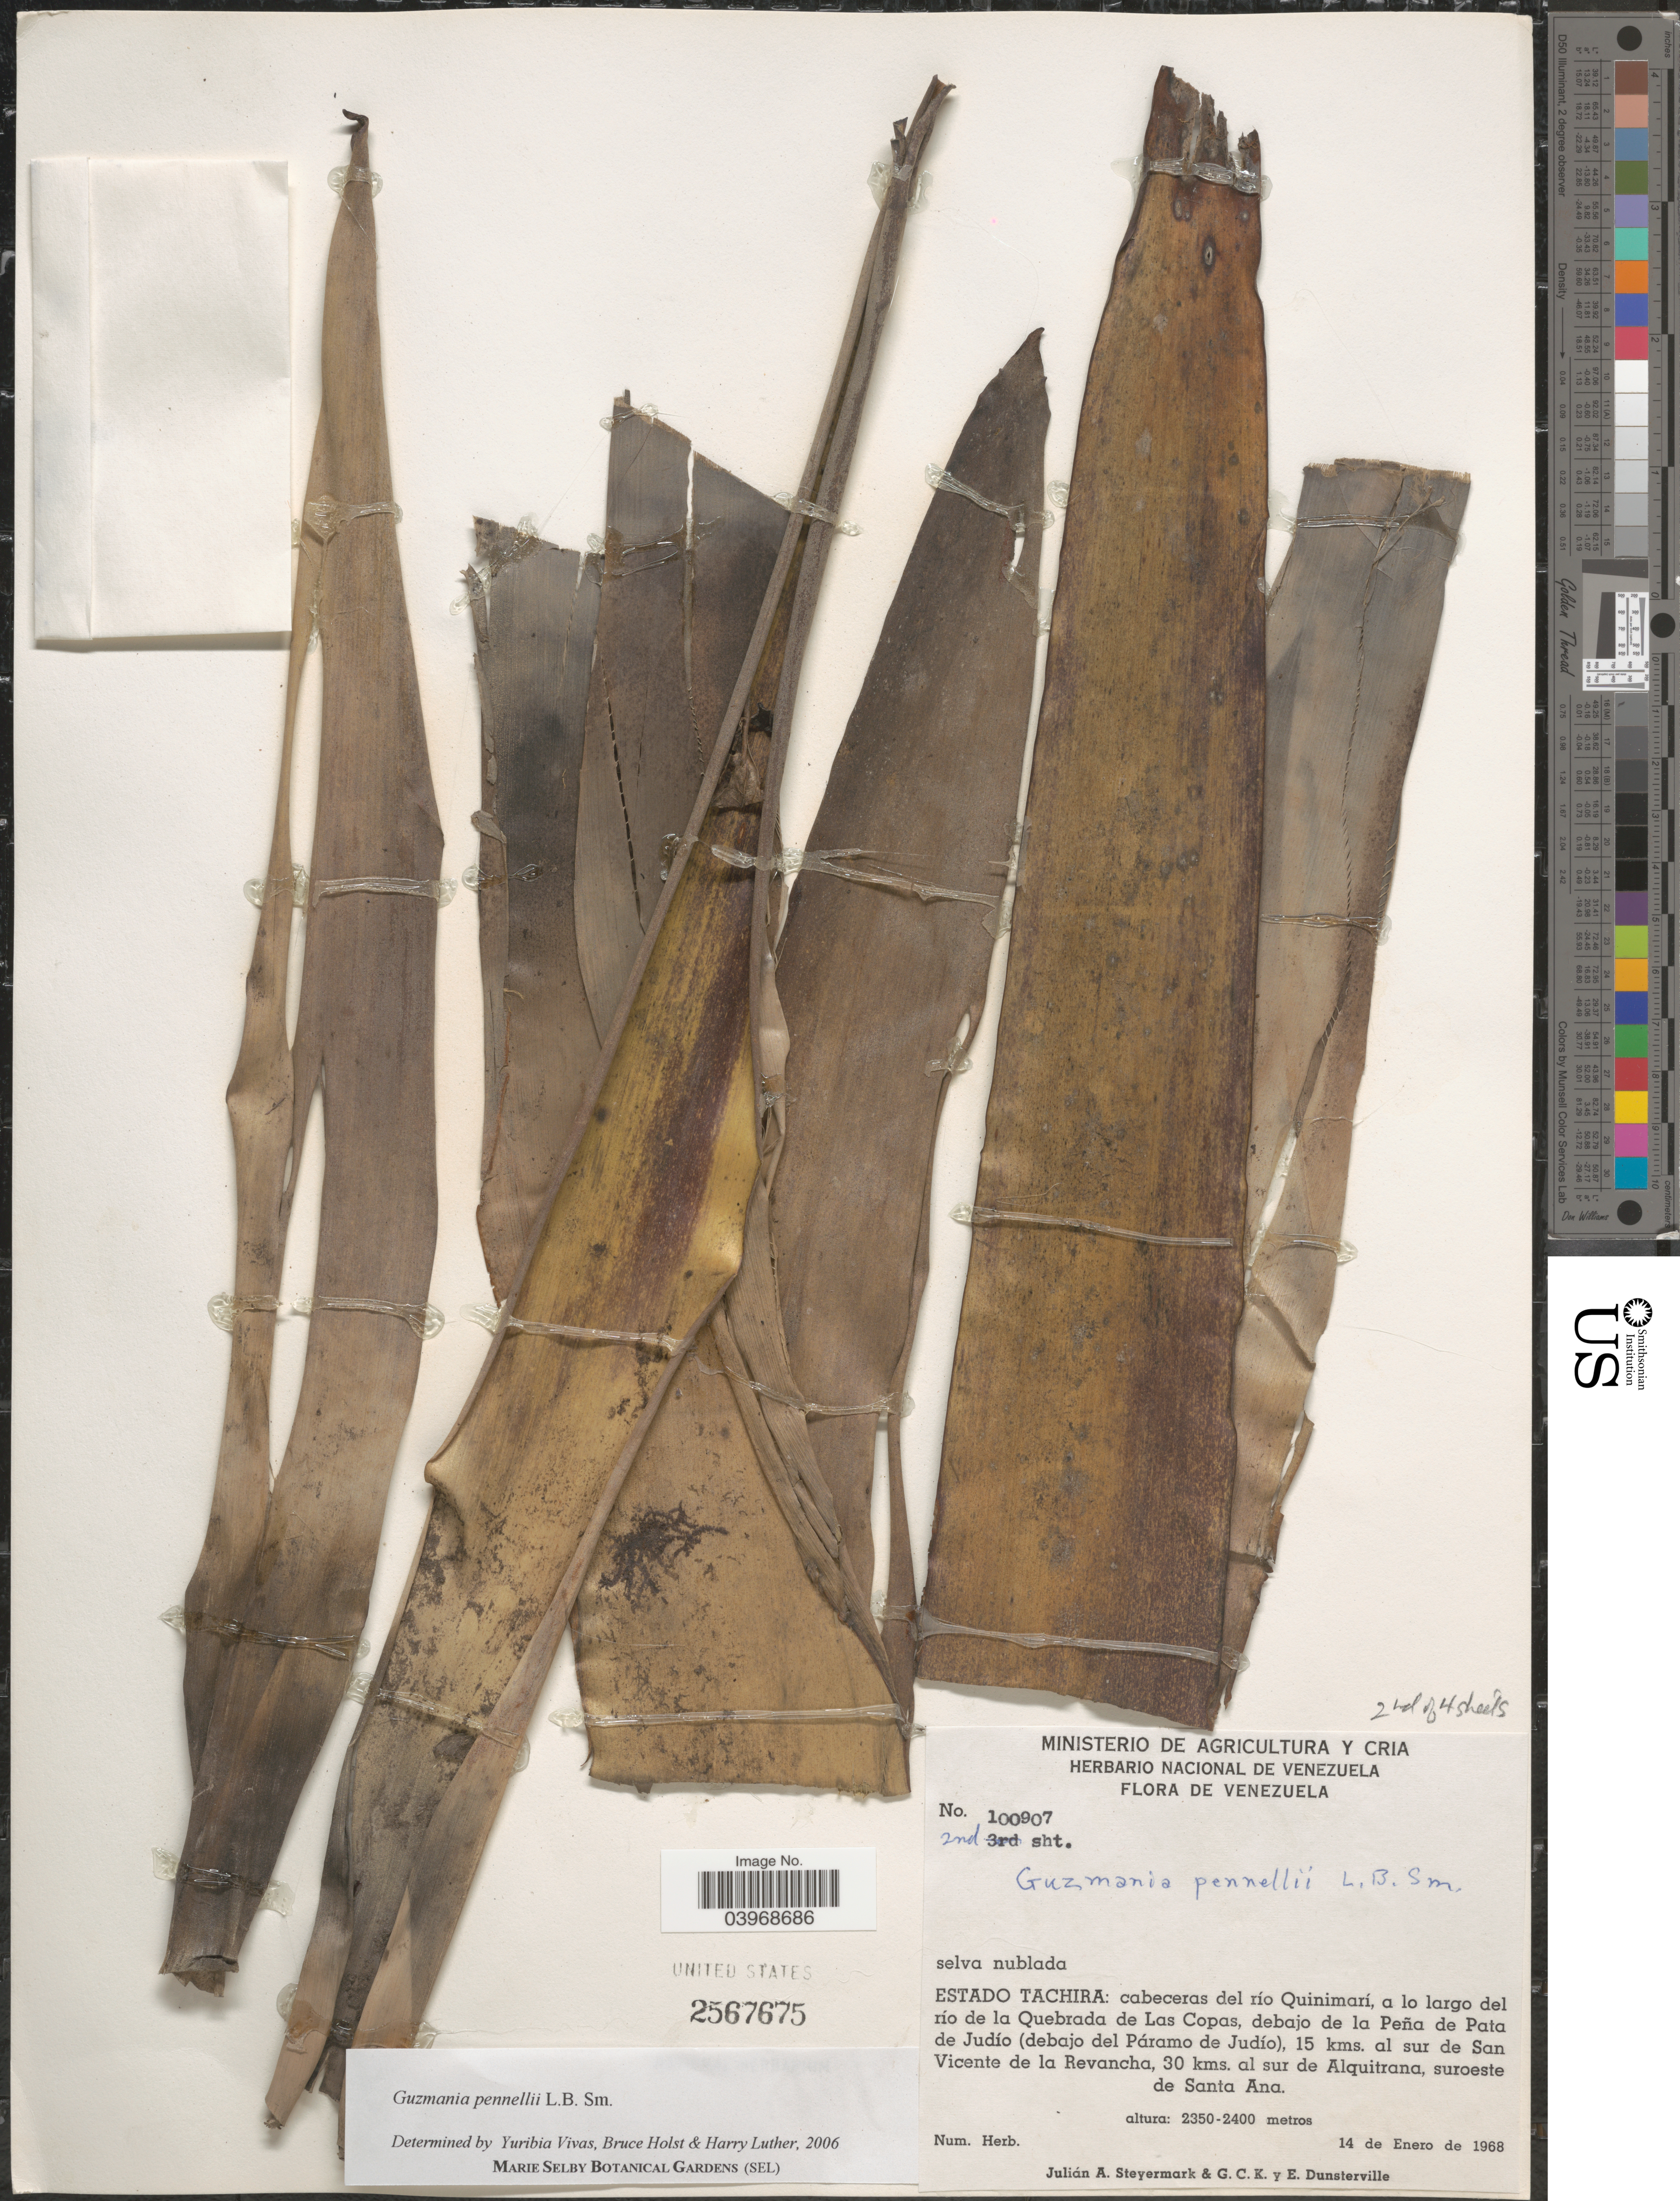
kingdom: Plantae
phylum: Tracheophyta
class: Liliopsida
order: Poales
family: Bromeliaceae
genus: Guzmania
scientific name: Guzmania pennellii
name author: L.B. Sm.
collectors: J. Steyermark, G. C. K. Dunsterville & E. Dunsterville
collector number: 100907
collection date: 1968-01-14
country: Venezuela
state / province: Tachira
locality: Cabeceras del río Quinimarí, a lo largo del río de la Quebrada de Las Copas, debajo de la Peña de Pata de Judío (debajo del Páramo de Judío), 15 kms. al sur de San Vicente de la Revancha, 30 kms. al sur de Alquitrana, suroeste de Santa Ana.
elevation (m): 2350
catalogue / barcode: US 2567675